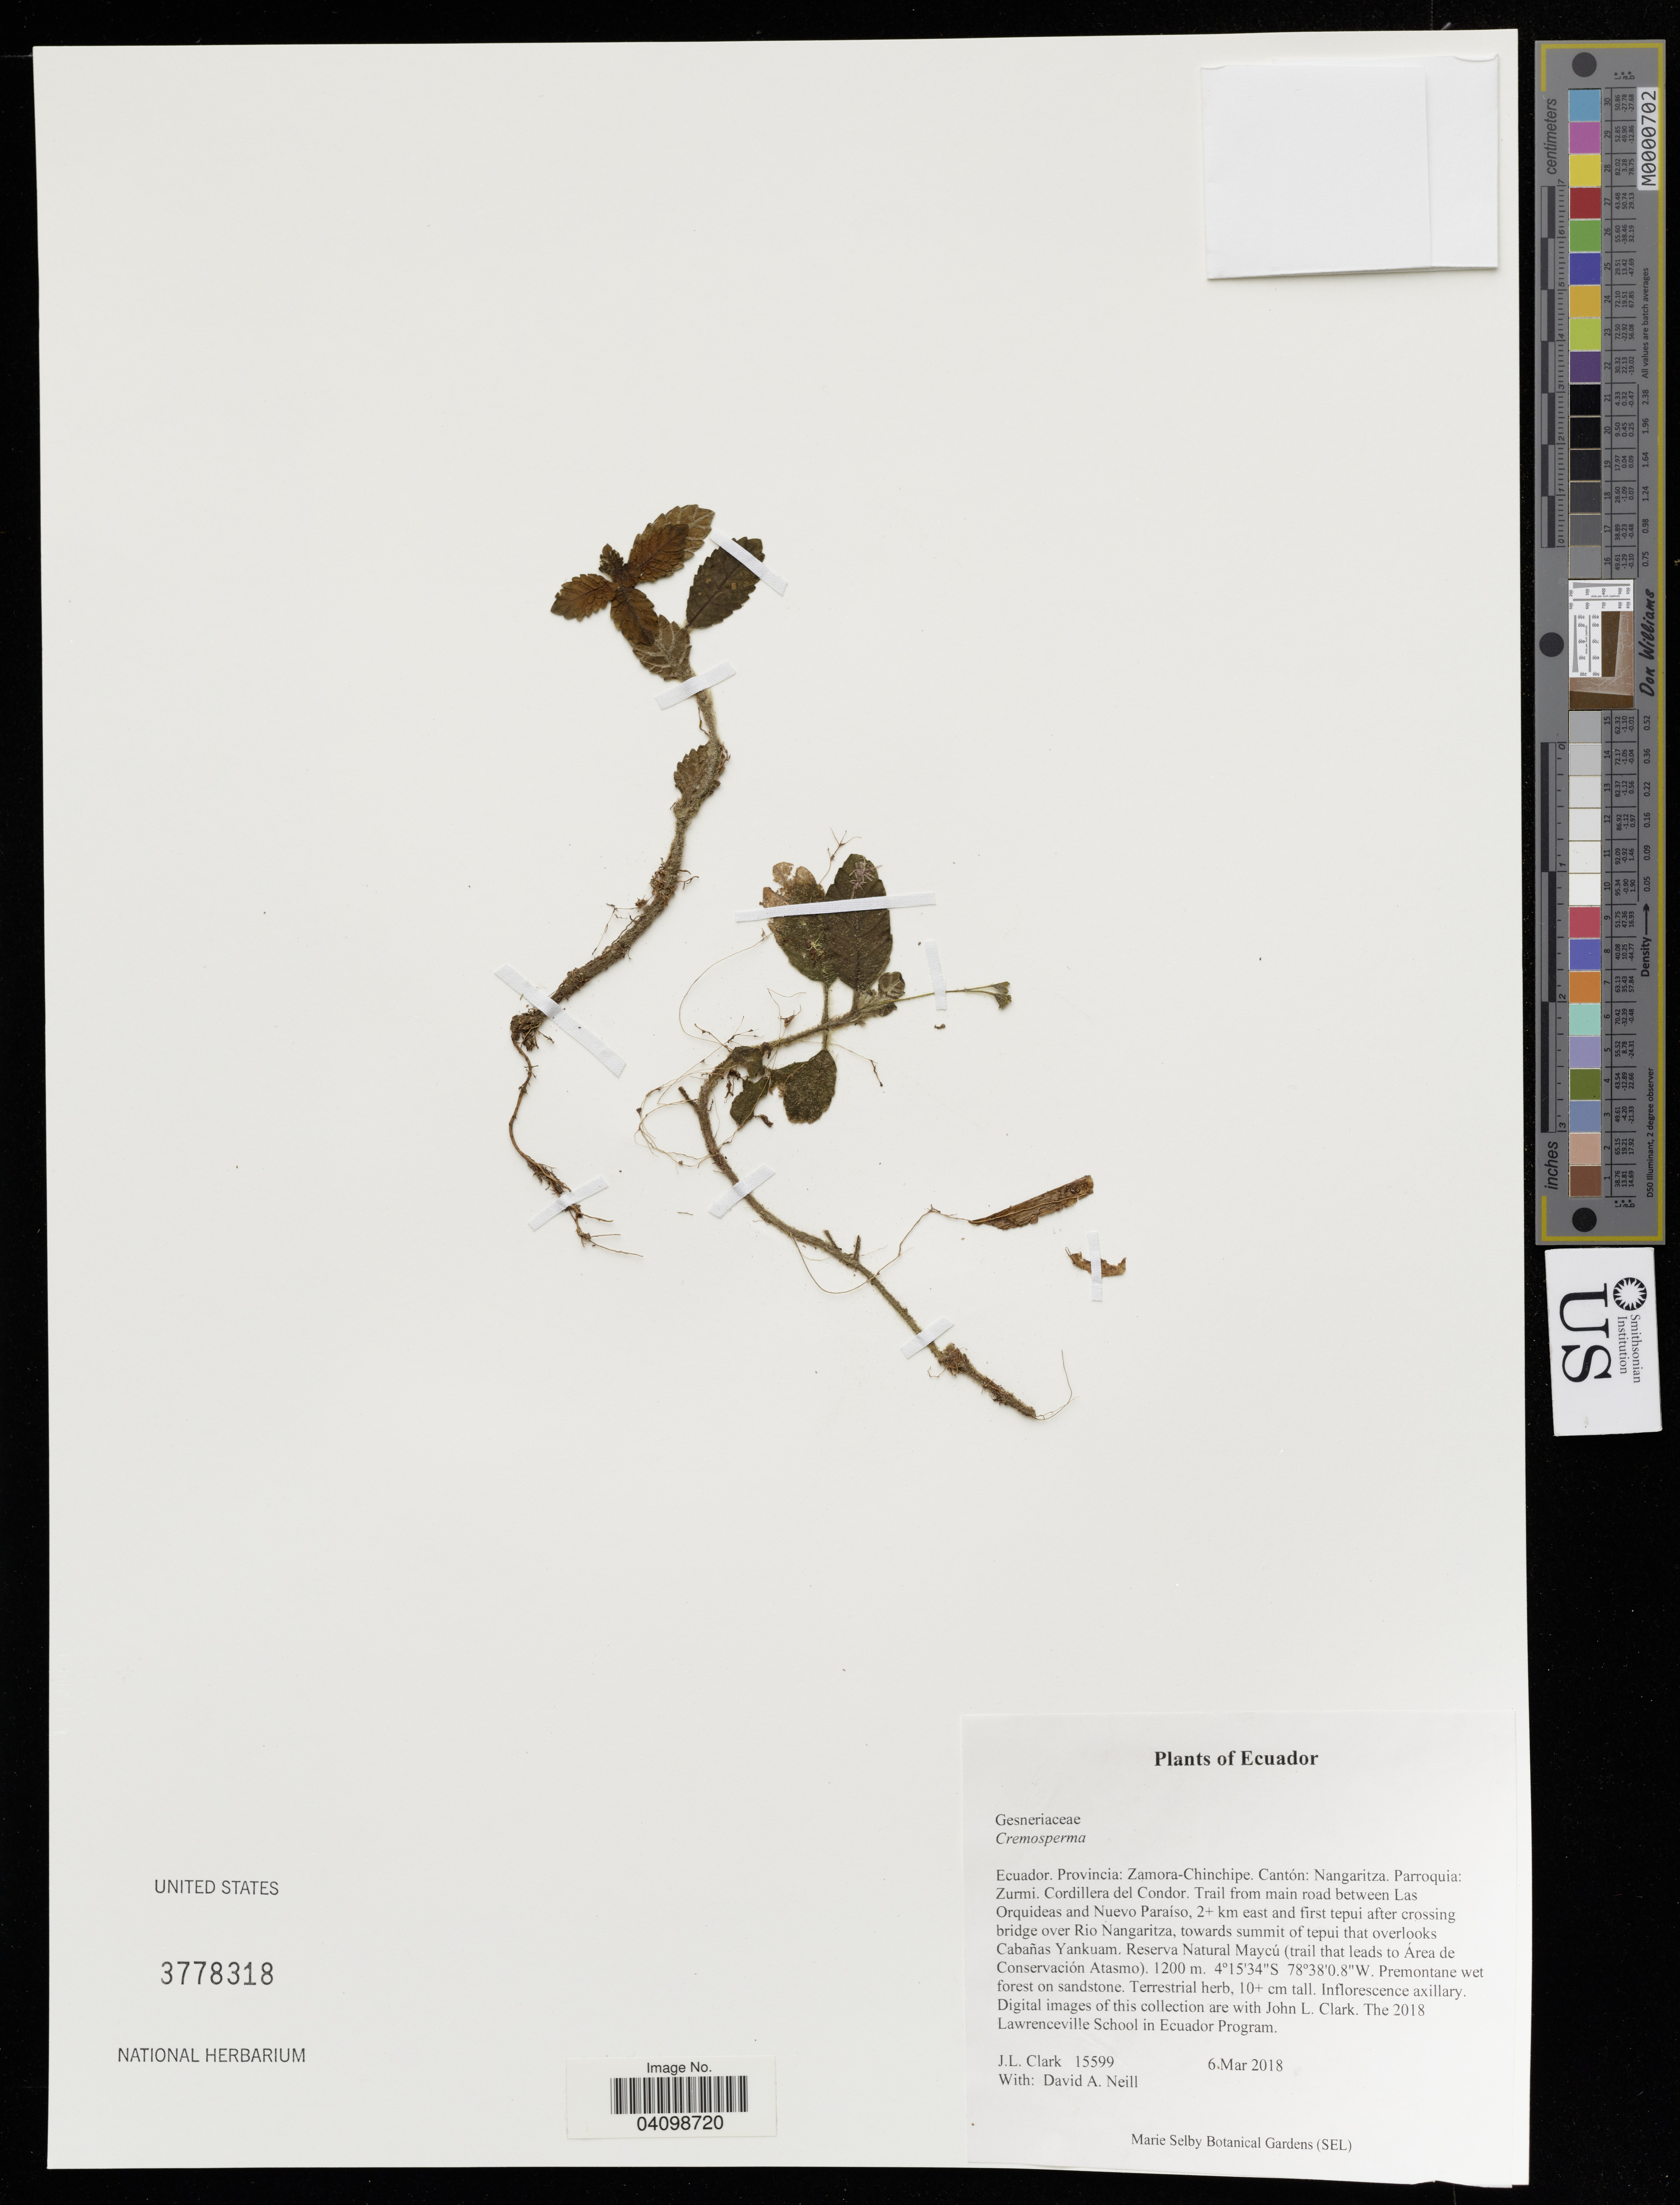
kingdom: Plantae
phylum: Tracheophyta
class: Magnoliopsida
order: Lamiales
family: Gesneriaceae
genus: Cremosperma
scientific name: Cremosperma sp.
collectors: J. Clark & D. A. Neill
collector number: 15599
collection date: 2018-03-06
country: Ecuador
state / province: Zamora-Chinchipe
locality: Cantón: Nangaritza. Parroquia: Zurmi. Cordillera del Condor. Trail from main road between Las Orquideas and Nuevo Paraíso, 2+ km east and first tepui after crossing bridge over Rio Nangaritza, towards summit of tepui that overlooks Cabañas Yankuam. Reserv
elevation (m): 1200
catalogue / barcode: US 3778318